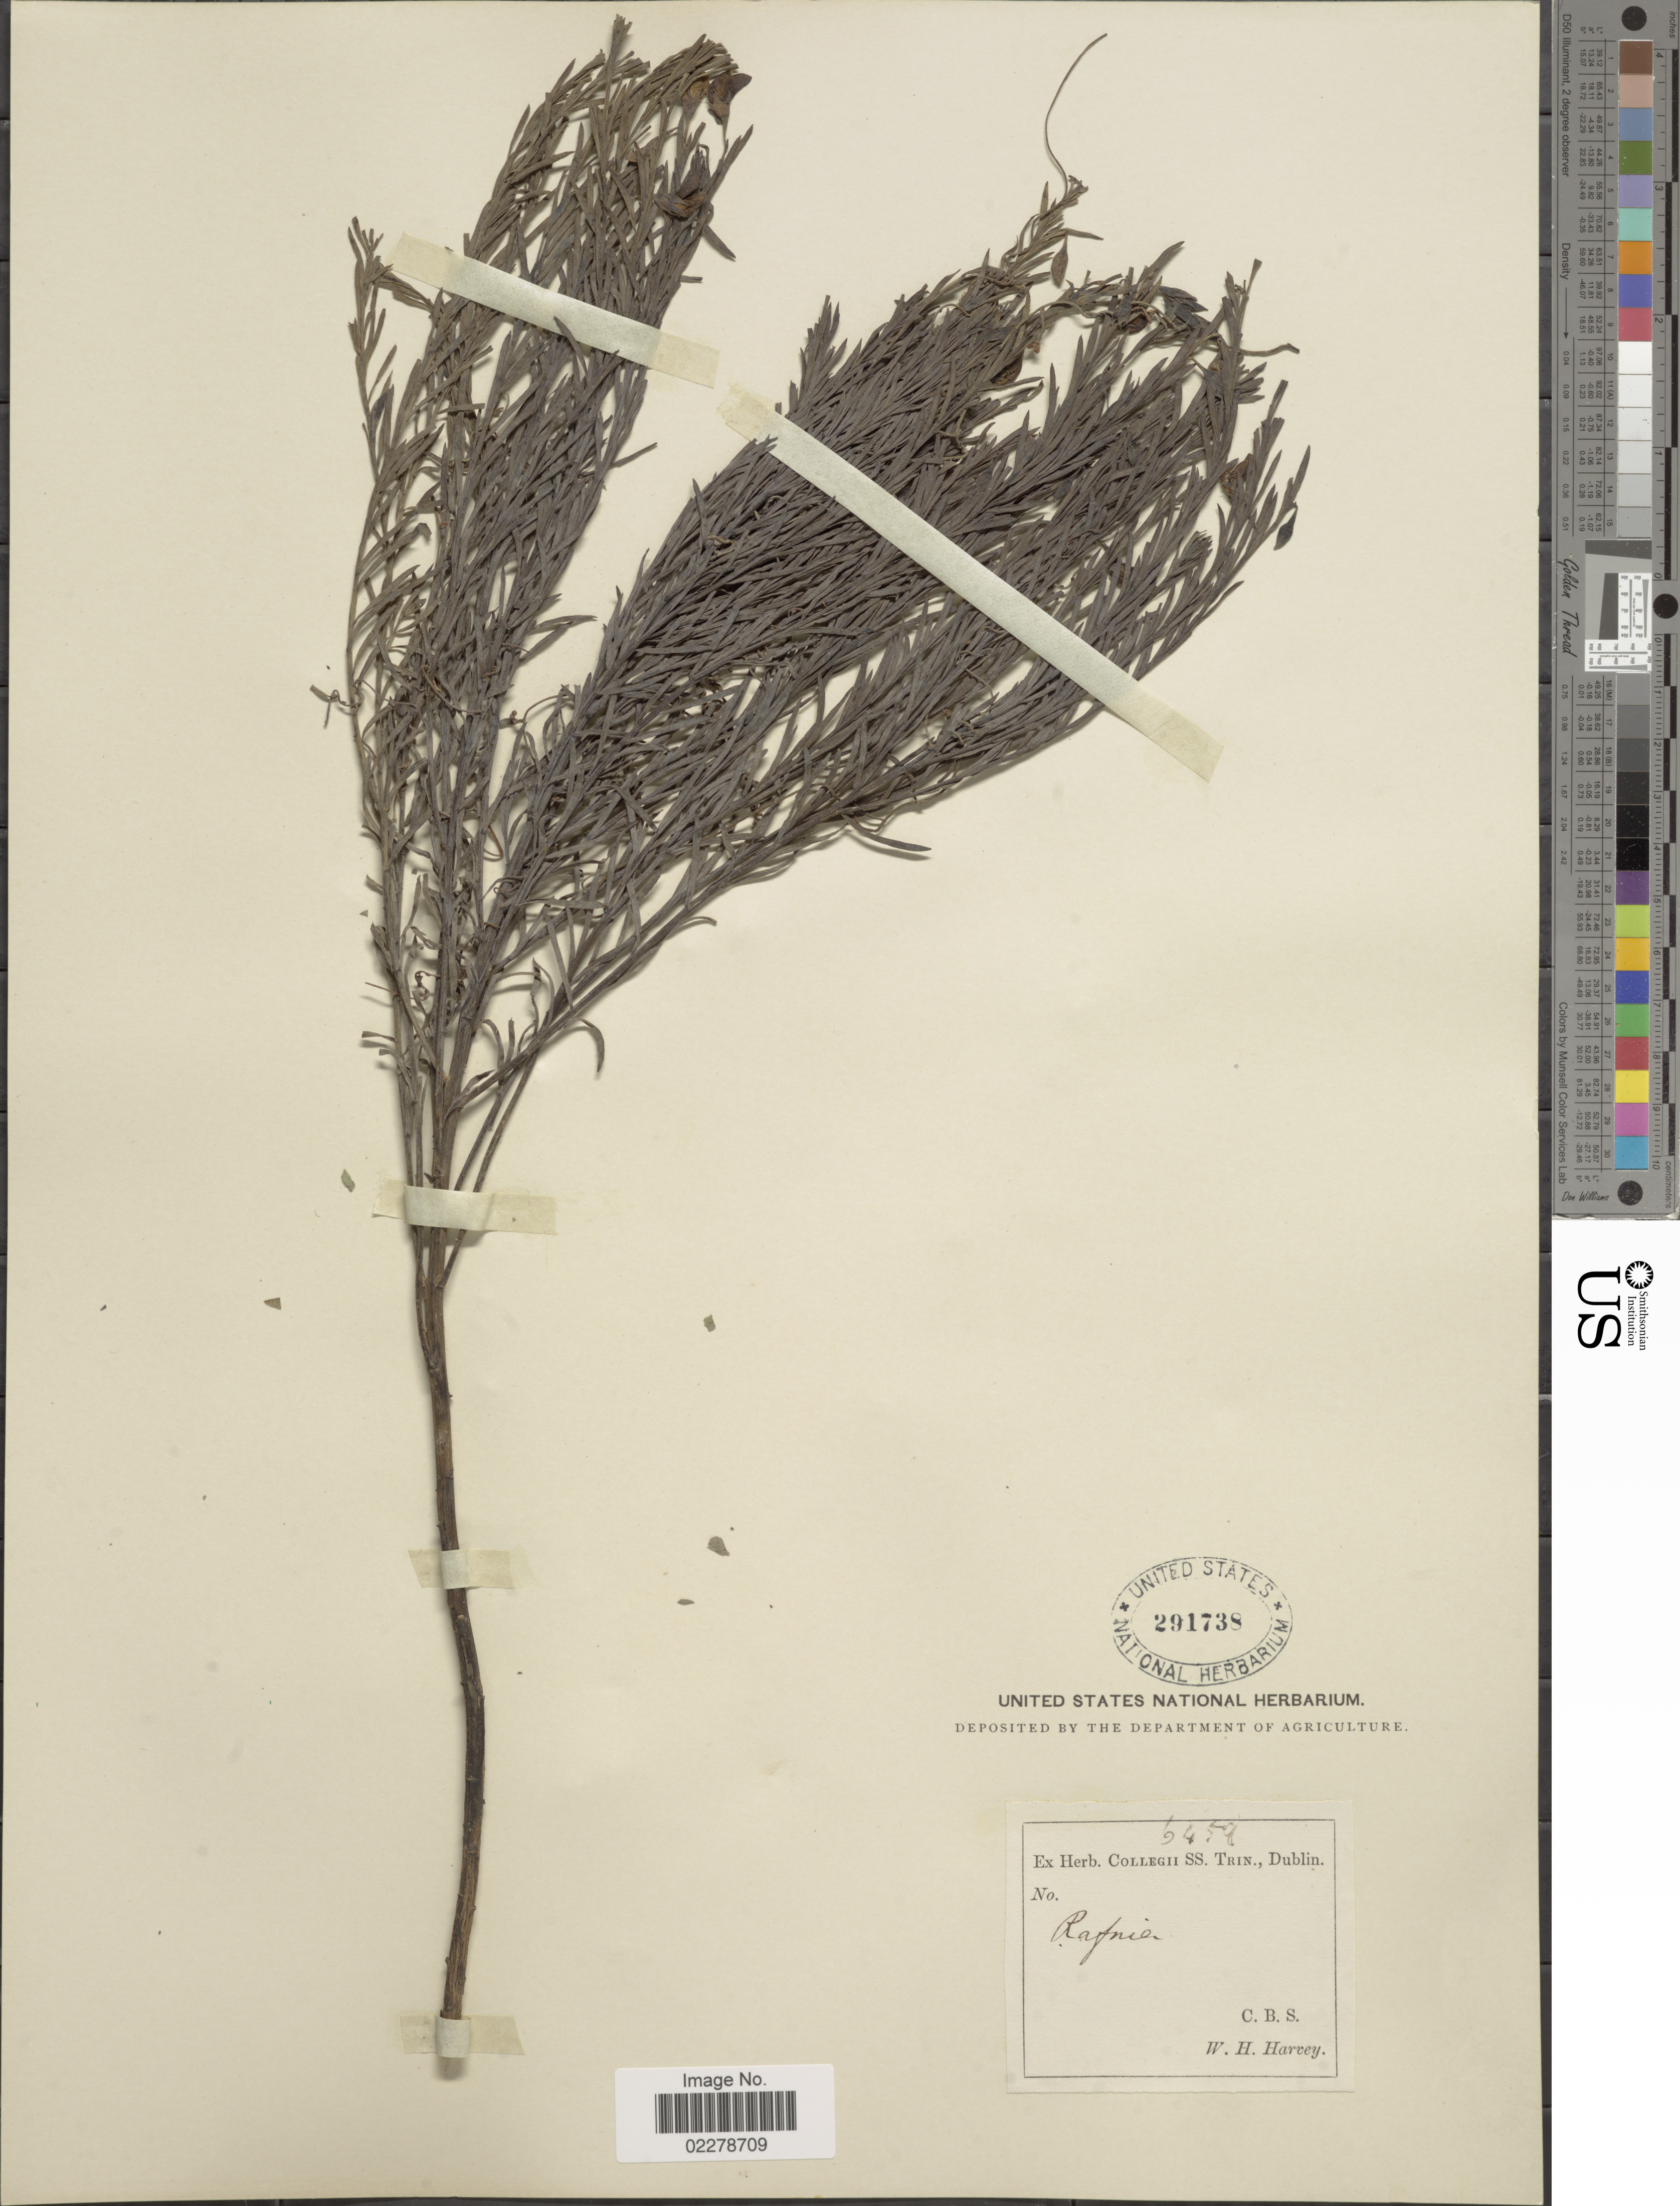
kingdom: Plantae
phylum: Tracheophyta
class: Magnoliopsida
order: Fabales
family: Fabaceae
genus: Rafnia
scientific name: Rafnia sp.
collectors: C. B. S. & W. Harvey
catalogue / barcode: US 291738